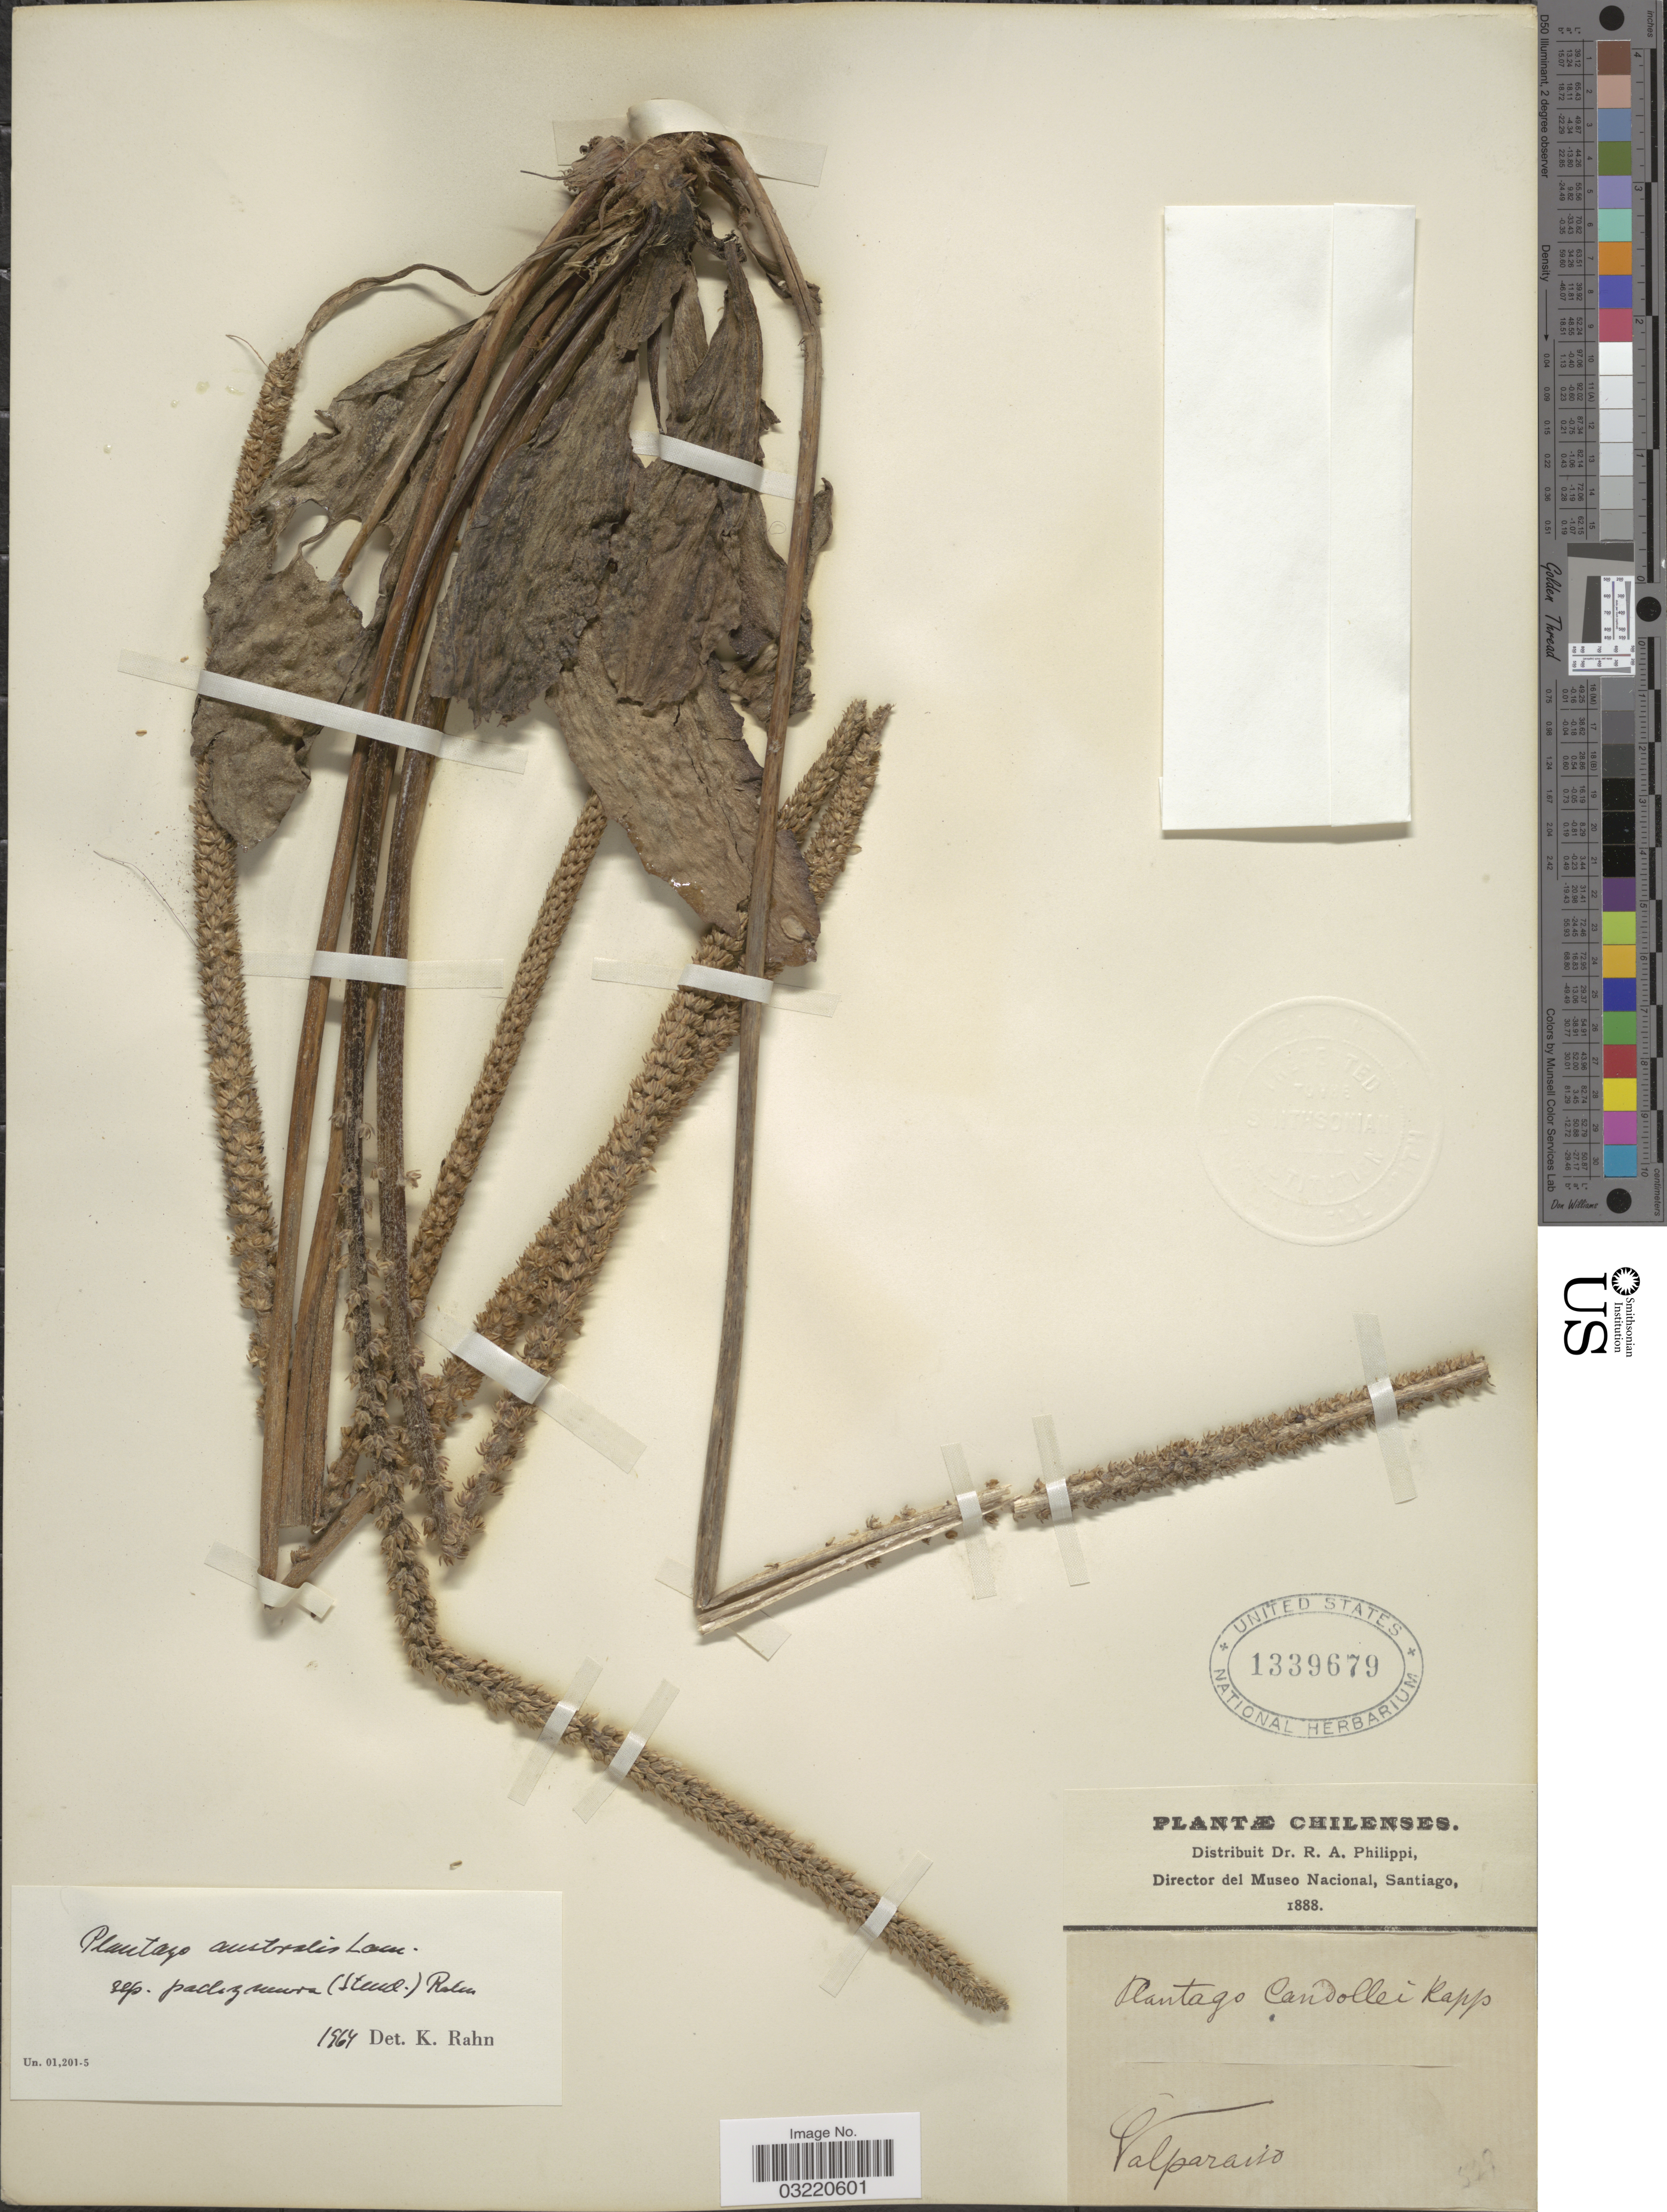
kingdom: Plantae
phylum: Tracheophyta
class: Magnoliopsida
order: Lamiales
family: Plantaginaceae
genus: Plantago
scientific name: Plantago australis subsp. pachyneura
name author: (Steud.) Rahn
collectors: ex. herb. R.A. Philippi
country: Chile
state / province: Valparaíso (V)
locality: Valparaiso.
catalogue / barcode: US 1339679